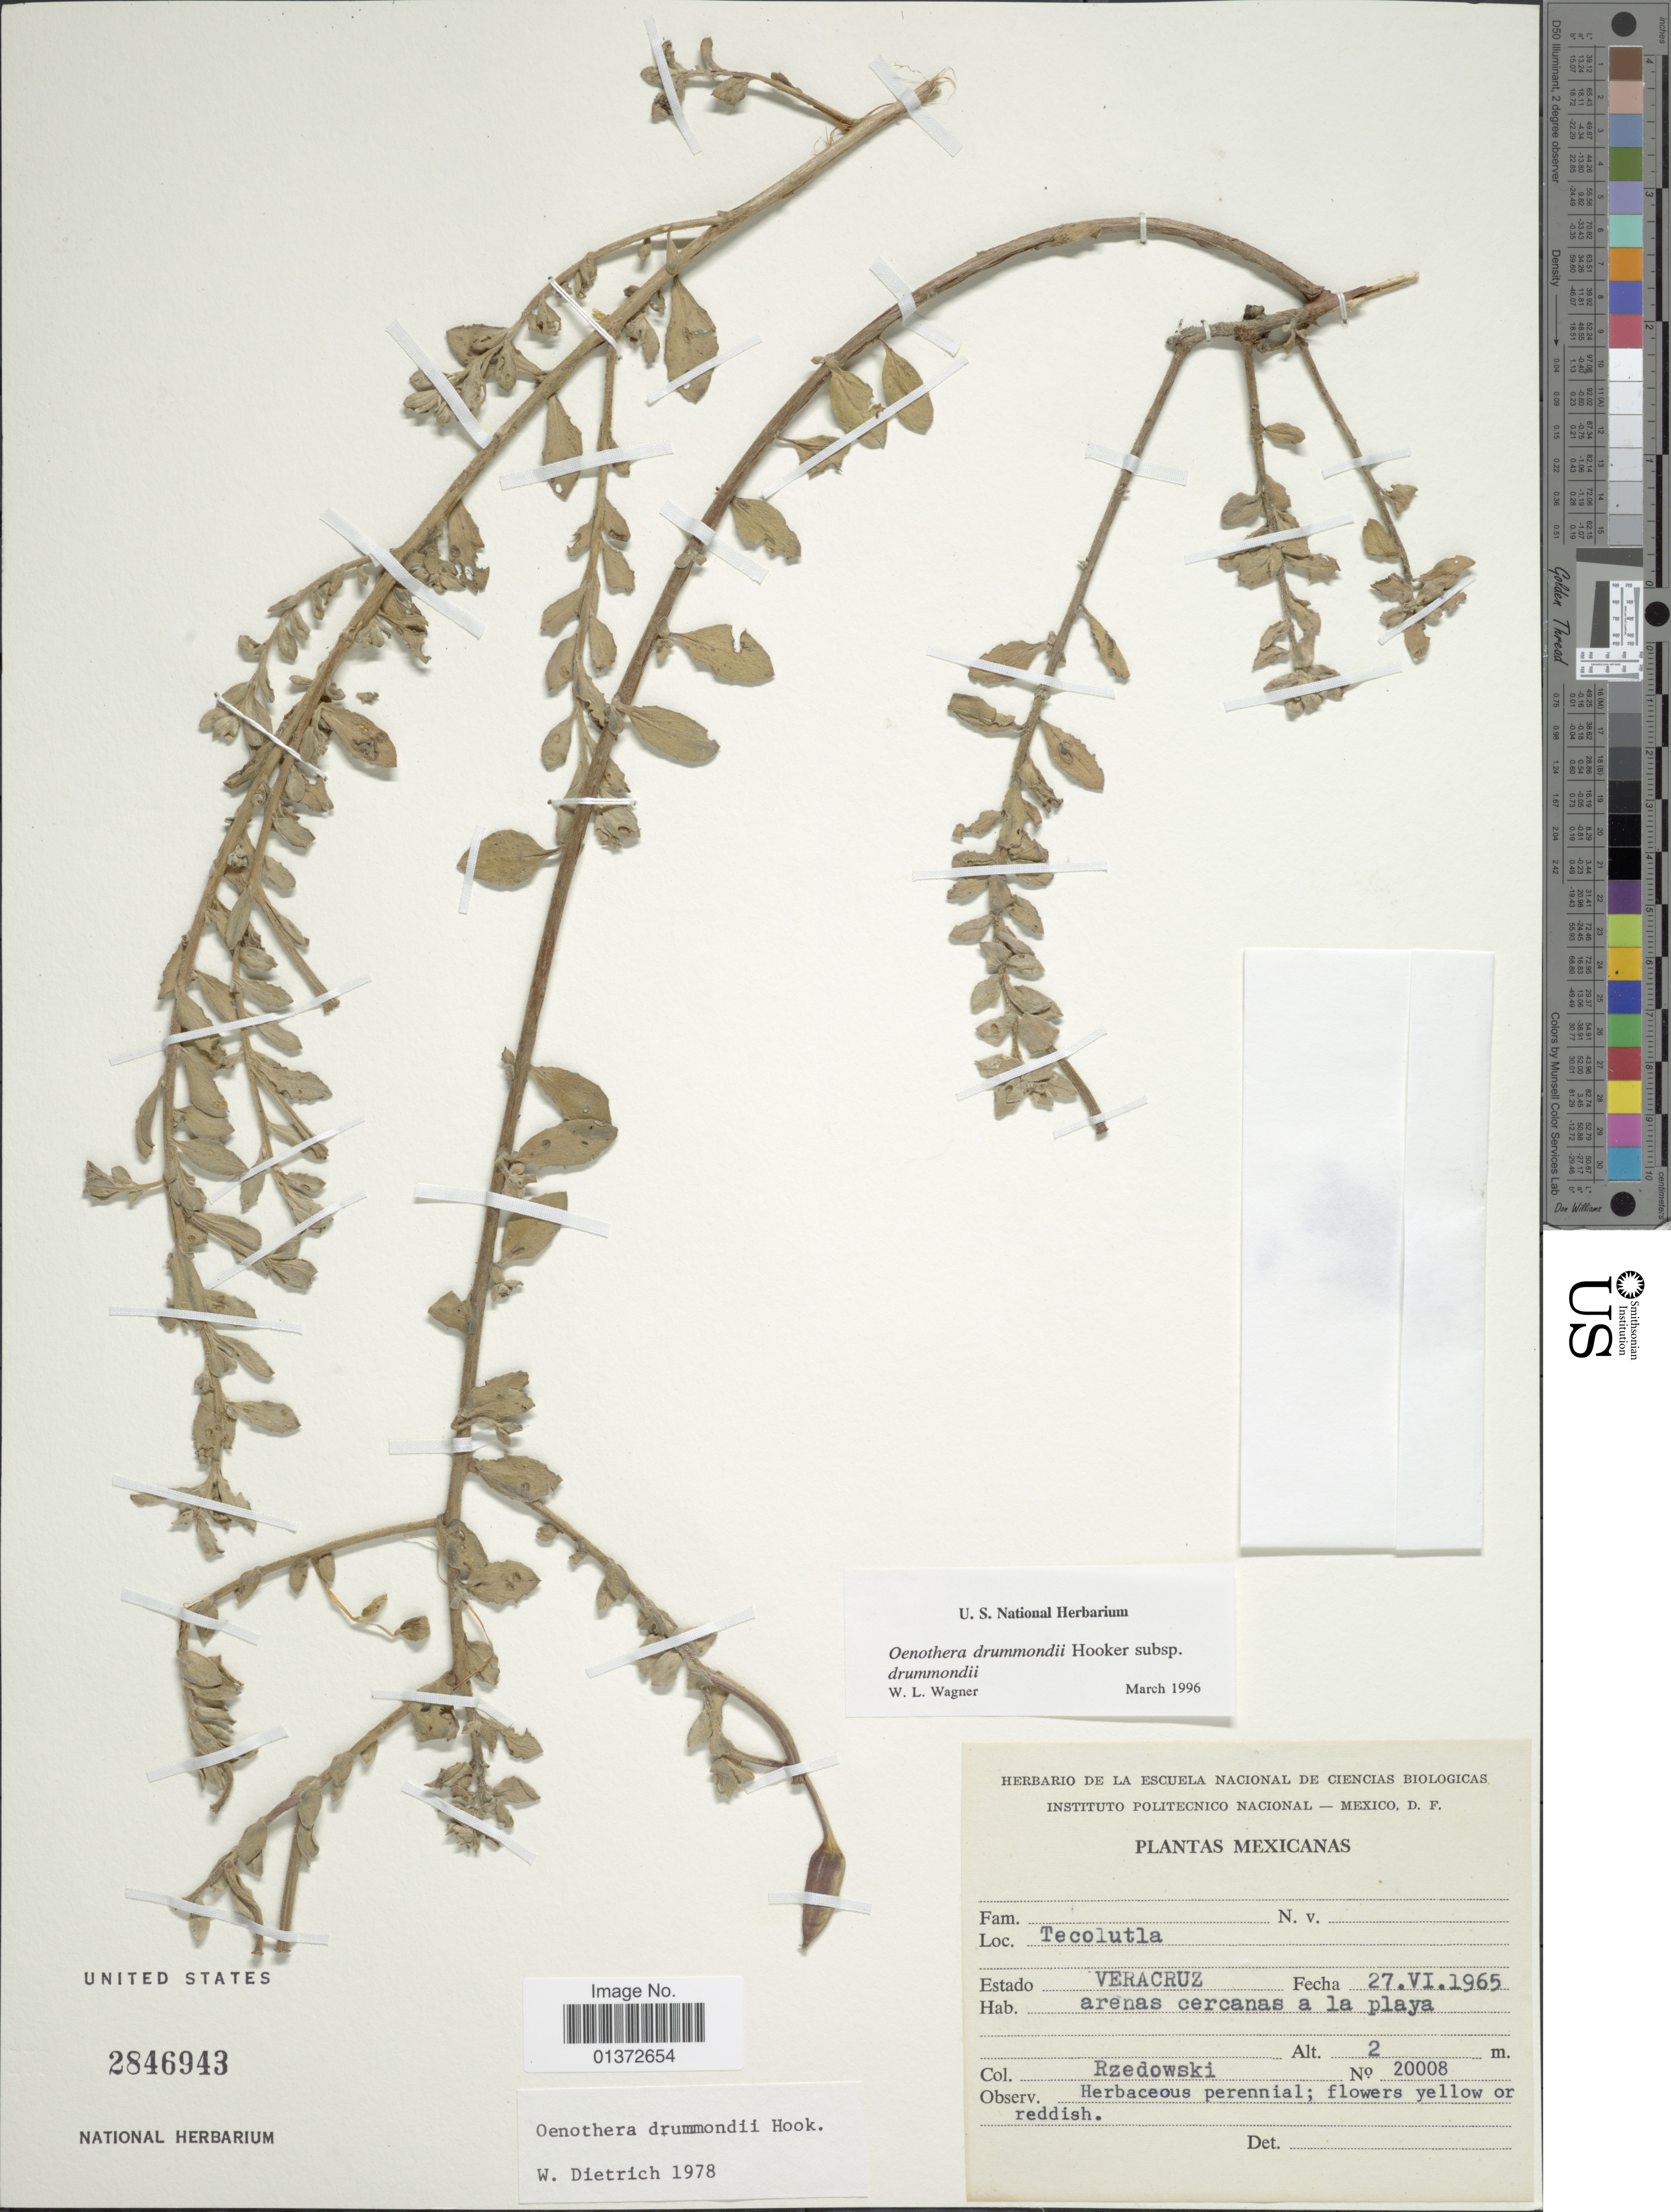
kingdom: Plantae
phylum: Tracheophyta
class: Magnoliopsida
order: Myrtales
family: Onagraceae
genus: Oenothera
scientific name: Oenothera drummondii subsp. drummondii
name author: Hook.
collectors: Rzedowski, --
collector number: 20008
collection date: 1965-06-27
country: Mexico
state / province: Veracruz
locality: Tecolutla, Vera Cruz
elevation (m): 2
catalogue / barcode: US 2846943